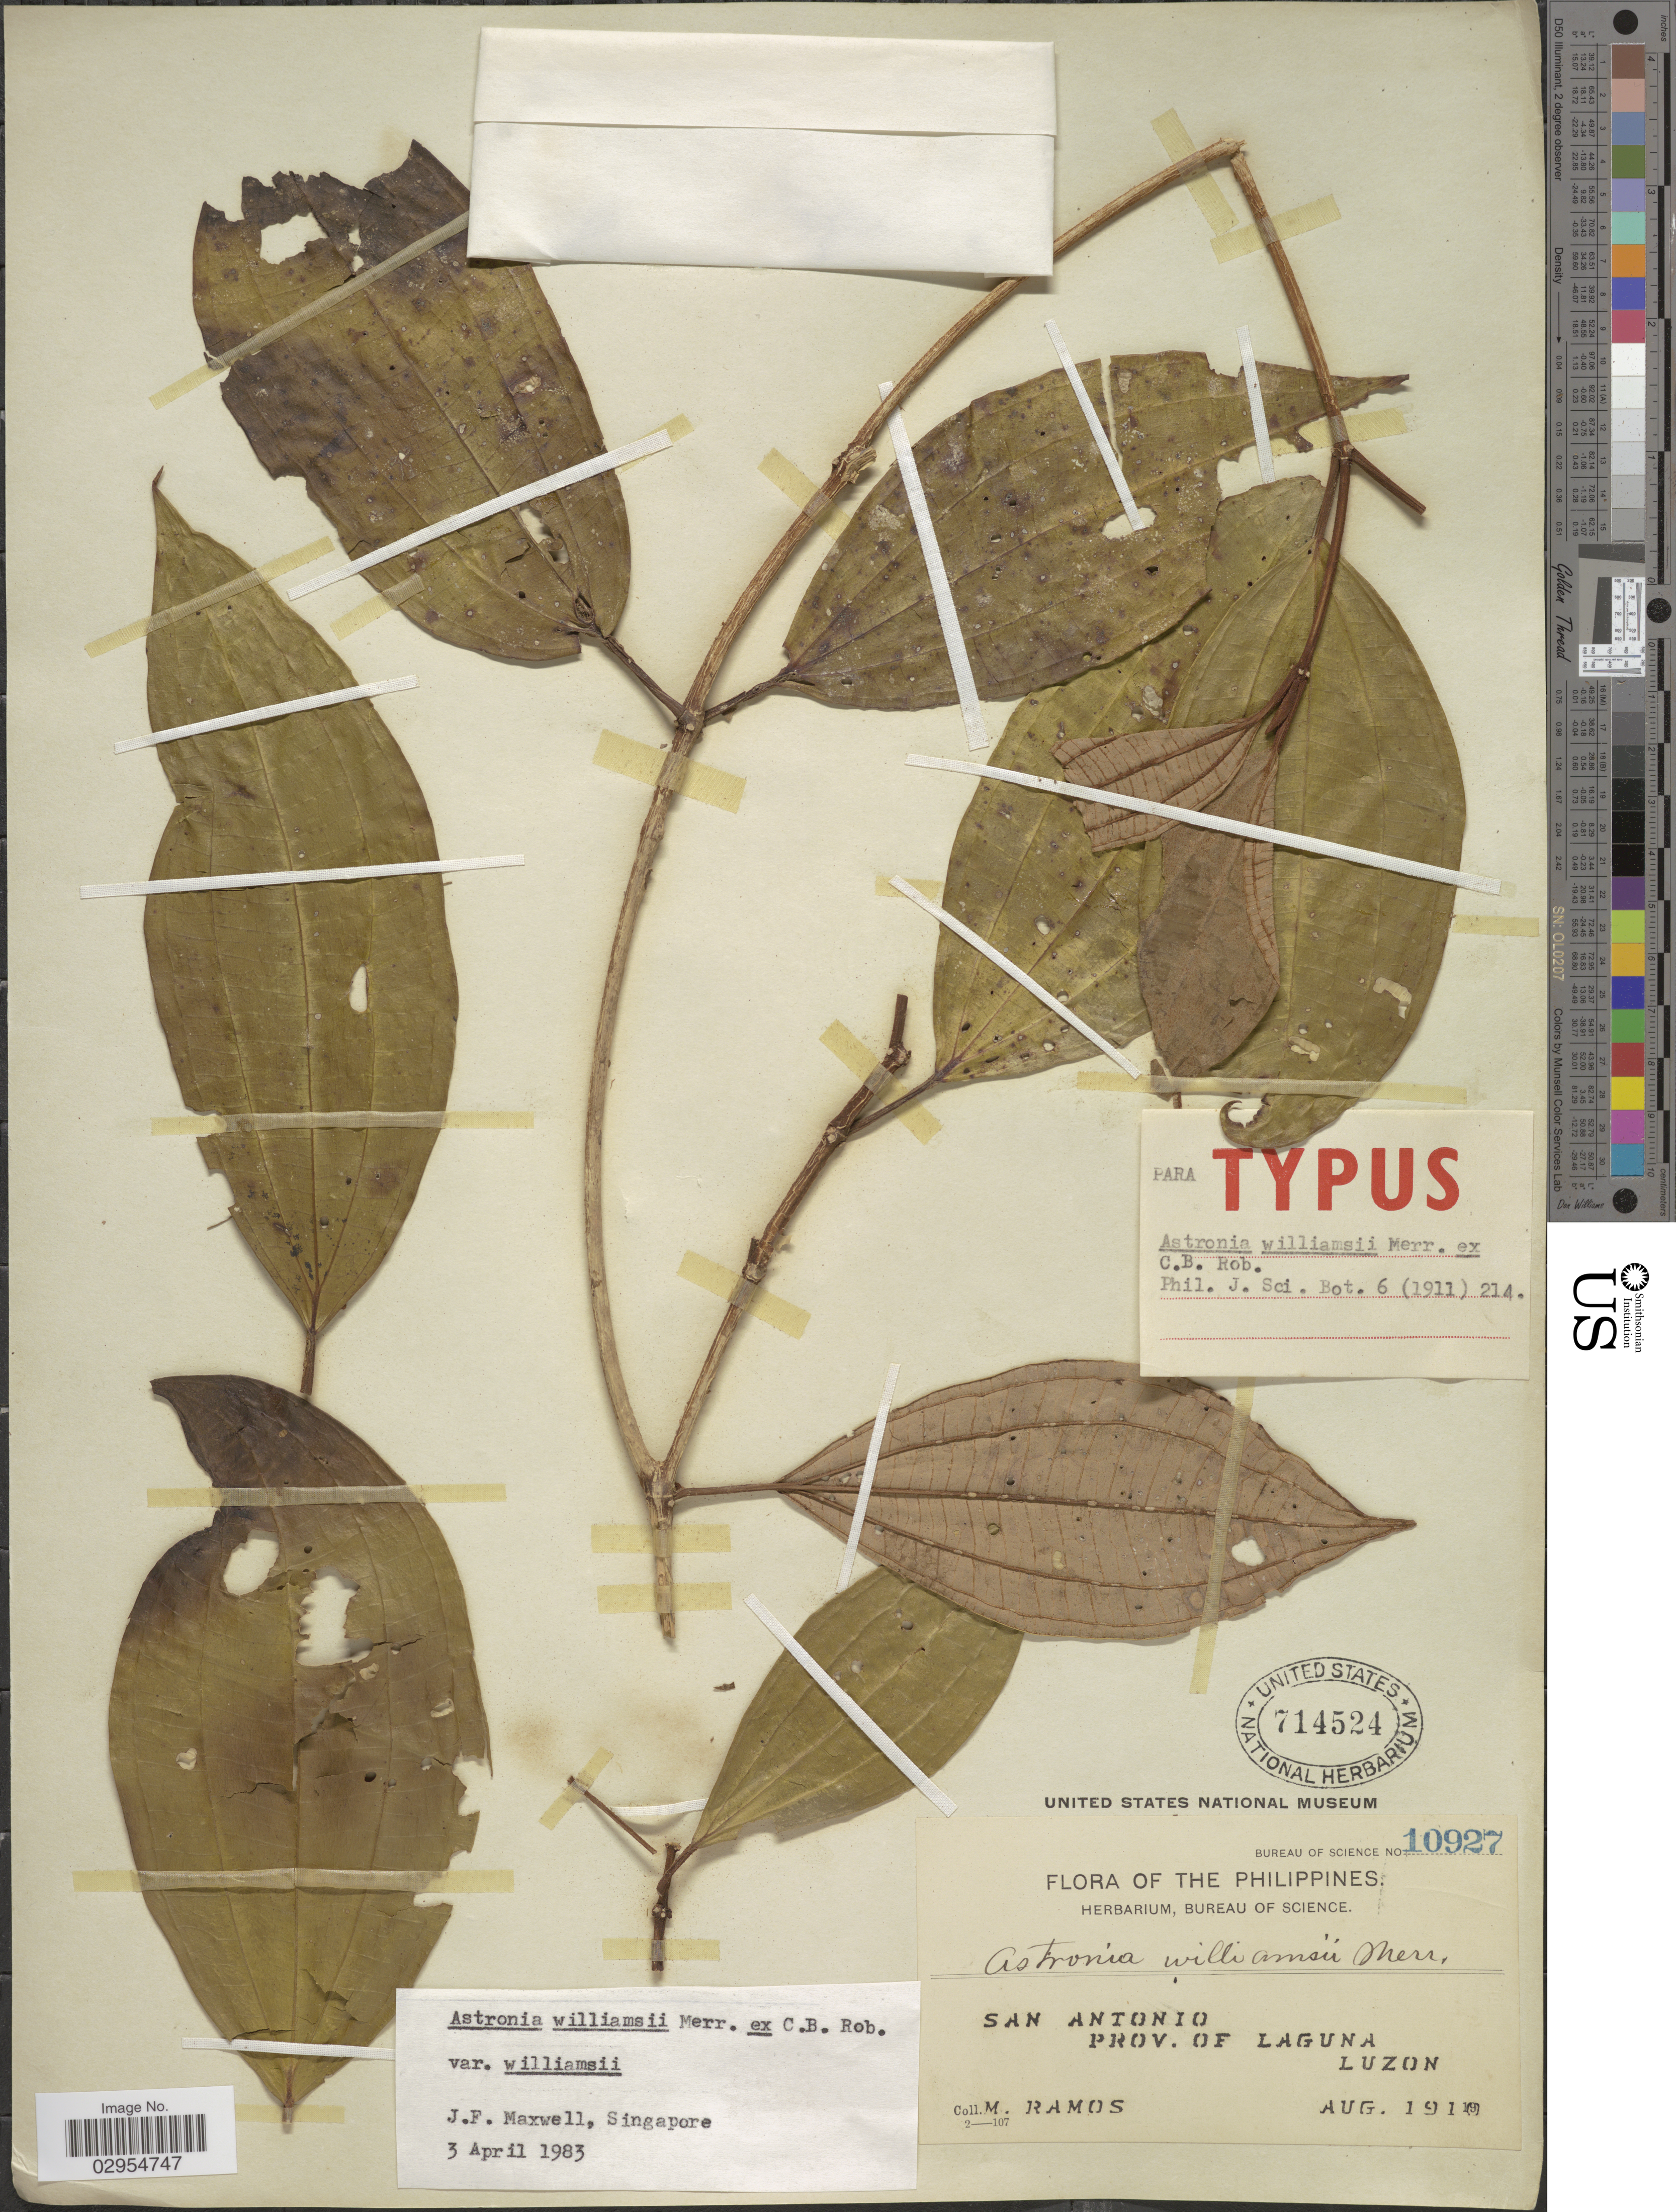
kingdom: Plantae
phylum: Tracheophyta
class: Magnoliopsida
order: Myrtales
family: Melastomataceae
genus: Astronia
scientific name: Astronia williamsii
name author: Merr. ex C.B. Rob.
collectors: M. Ramos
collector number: Bureau of Science 10927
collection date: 1910-08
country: Philippines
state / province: Calabarzon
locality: San Antonio, Prov. of Laguna, Luzon.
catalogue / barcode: US 714524